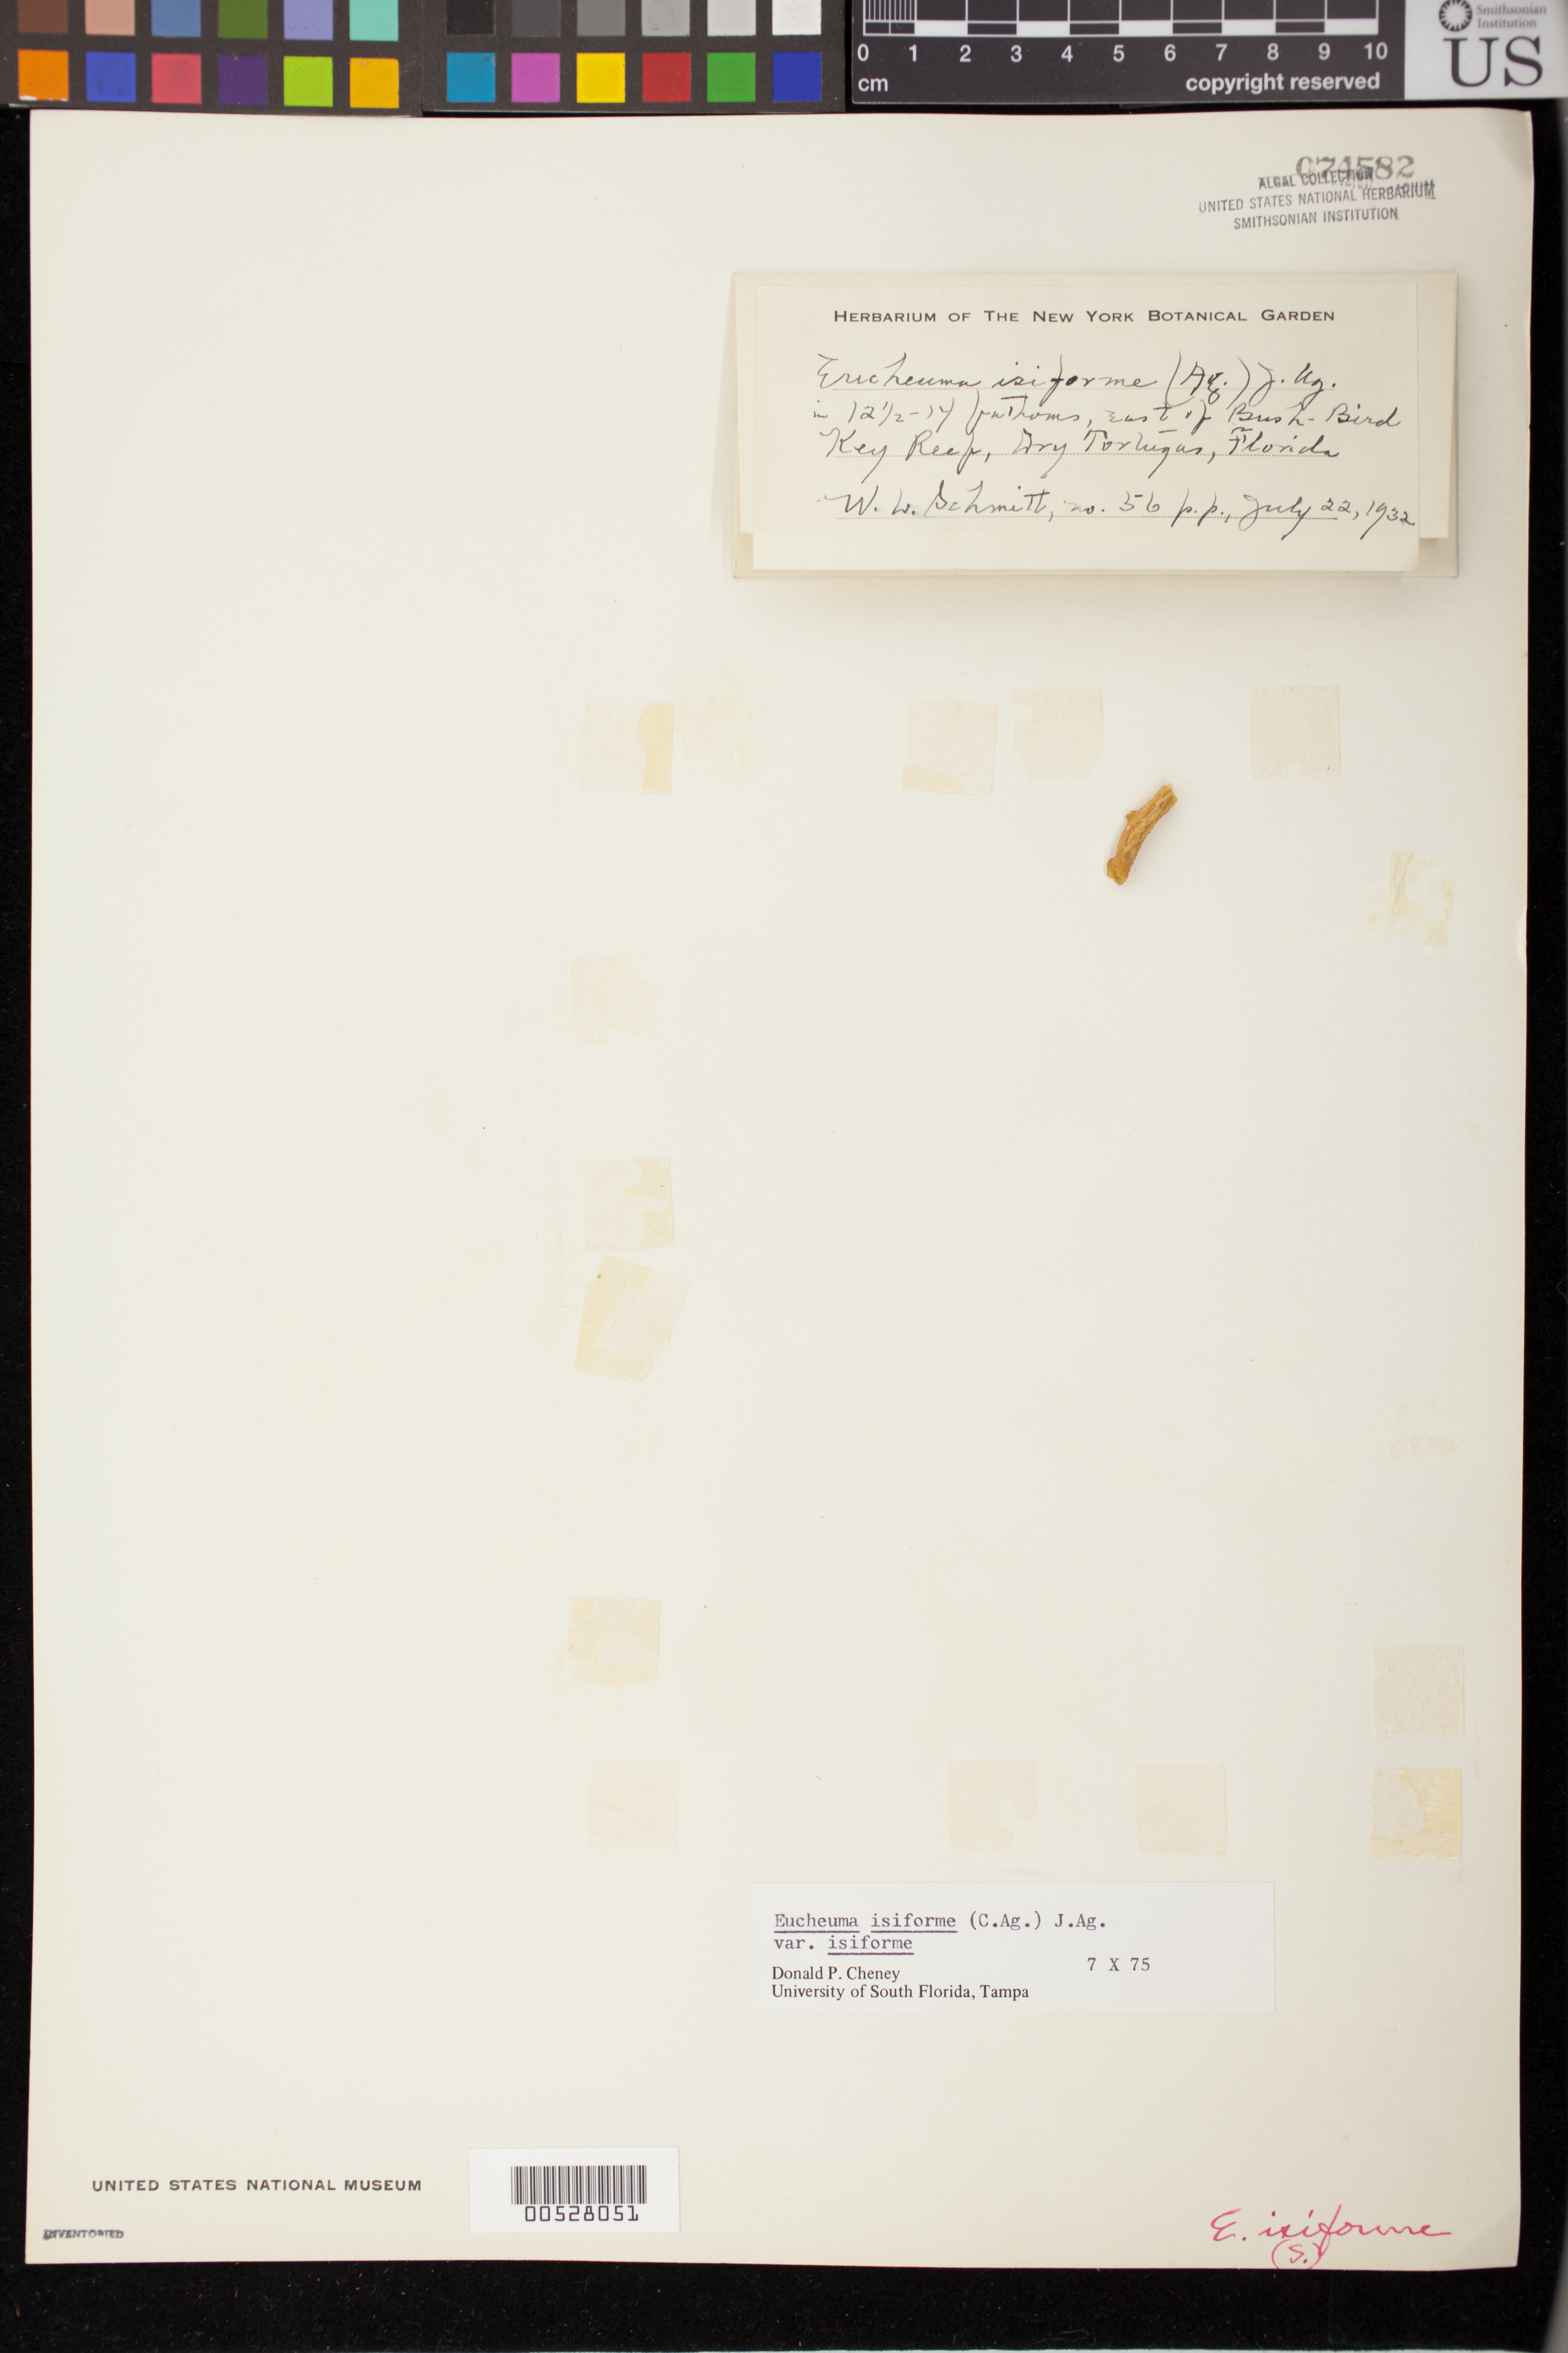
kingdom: Plantae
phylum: Rhodophyta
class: Florideophyceae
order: Gigartinales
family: Solieriaceae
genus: Eucheumatopsis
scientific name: Eucheumatopsis isiformis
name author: (C. Agardh) M.L. Núñez-Resendiz et al.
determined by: Algae name updating Project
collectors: W. L. Schmitt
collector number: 56p.p.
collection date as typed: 22 Jul 1932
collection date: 1932-07-22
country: United States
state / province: Florida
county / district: Monroe County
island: Dry Tortugas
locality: East of Bush Bird Key Reef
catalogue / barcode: US 74582